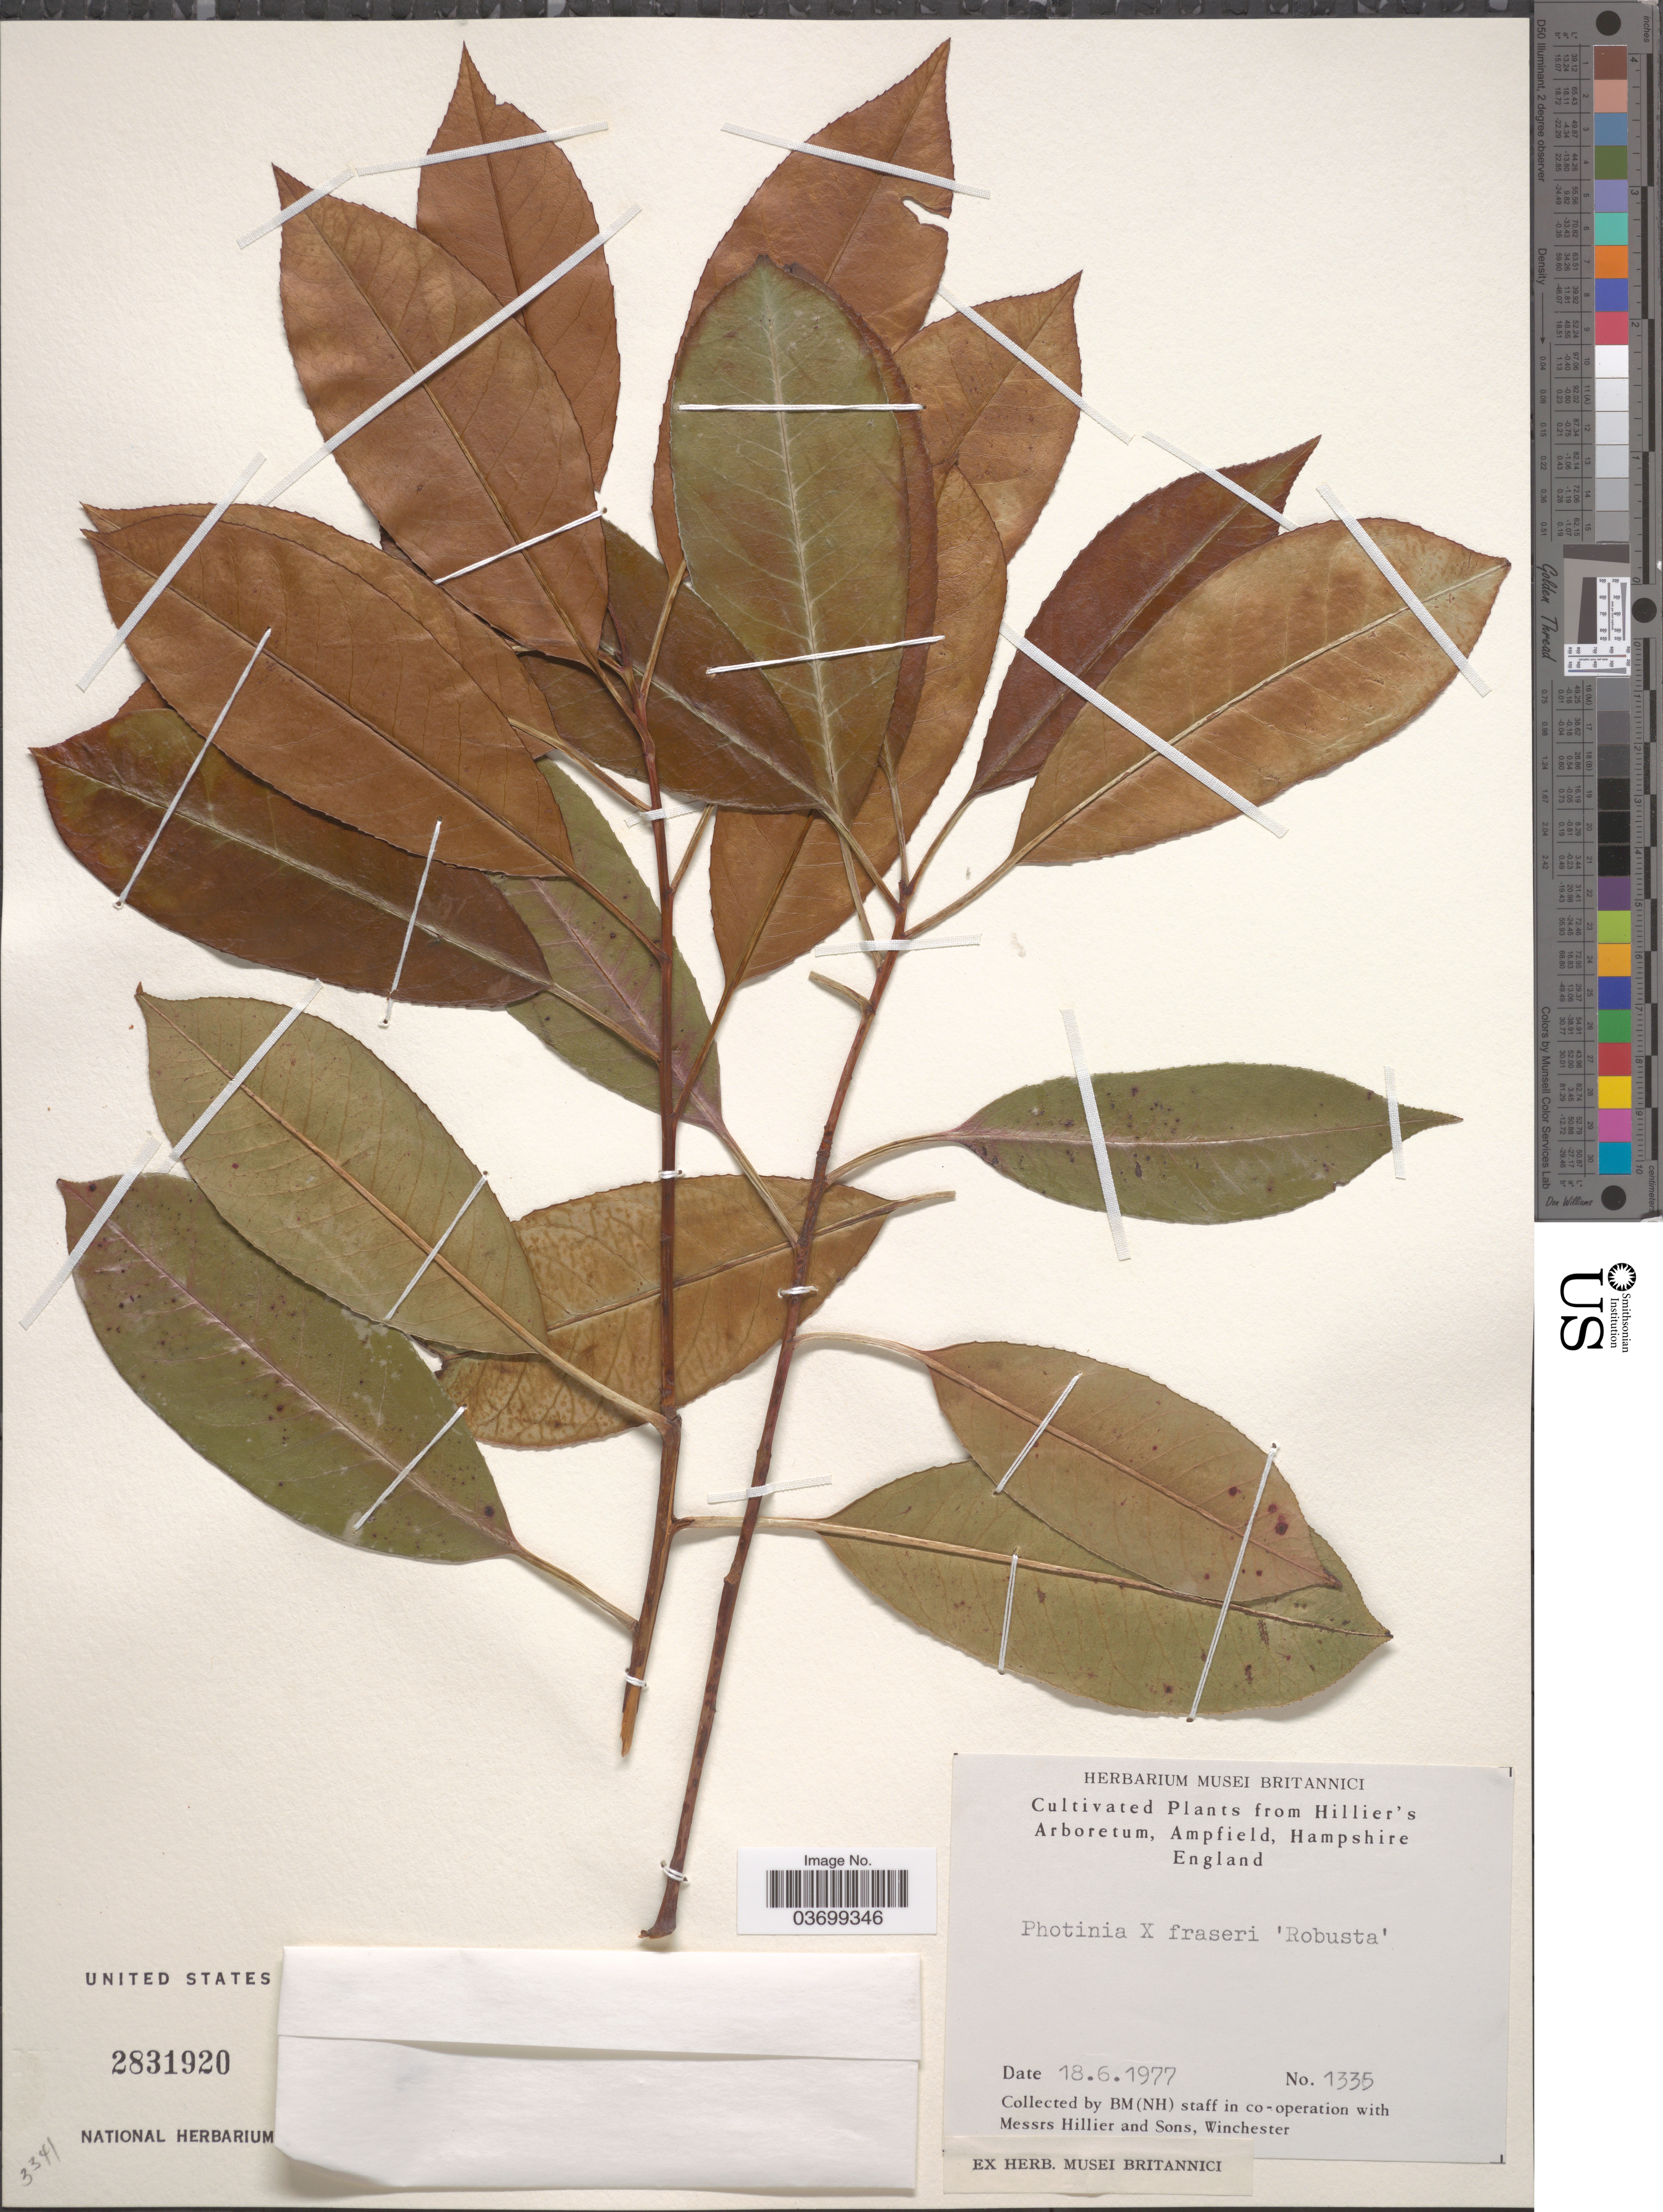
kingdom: Plantae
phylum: Tracheophyta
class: Magnoliopsida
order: Rosales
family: Rosaceae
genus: Photinia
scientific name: Photinia sp.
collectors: BM (NH) Staff, M. Hillier & Sons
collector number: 1335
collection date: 1977-06-18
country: United Kingdom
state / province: England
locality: Hillier's Arboretum, Ampfield, Hampshire.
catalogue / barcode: US 2831920